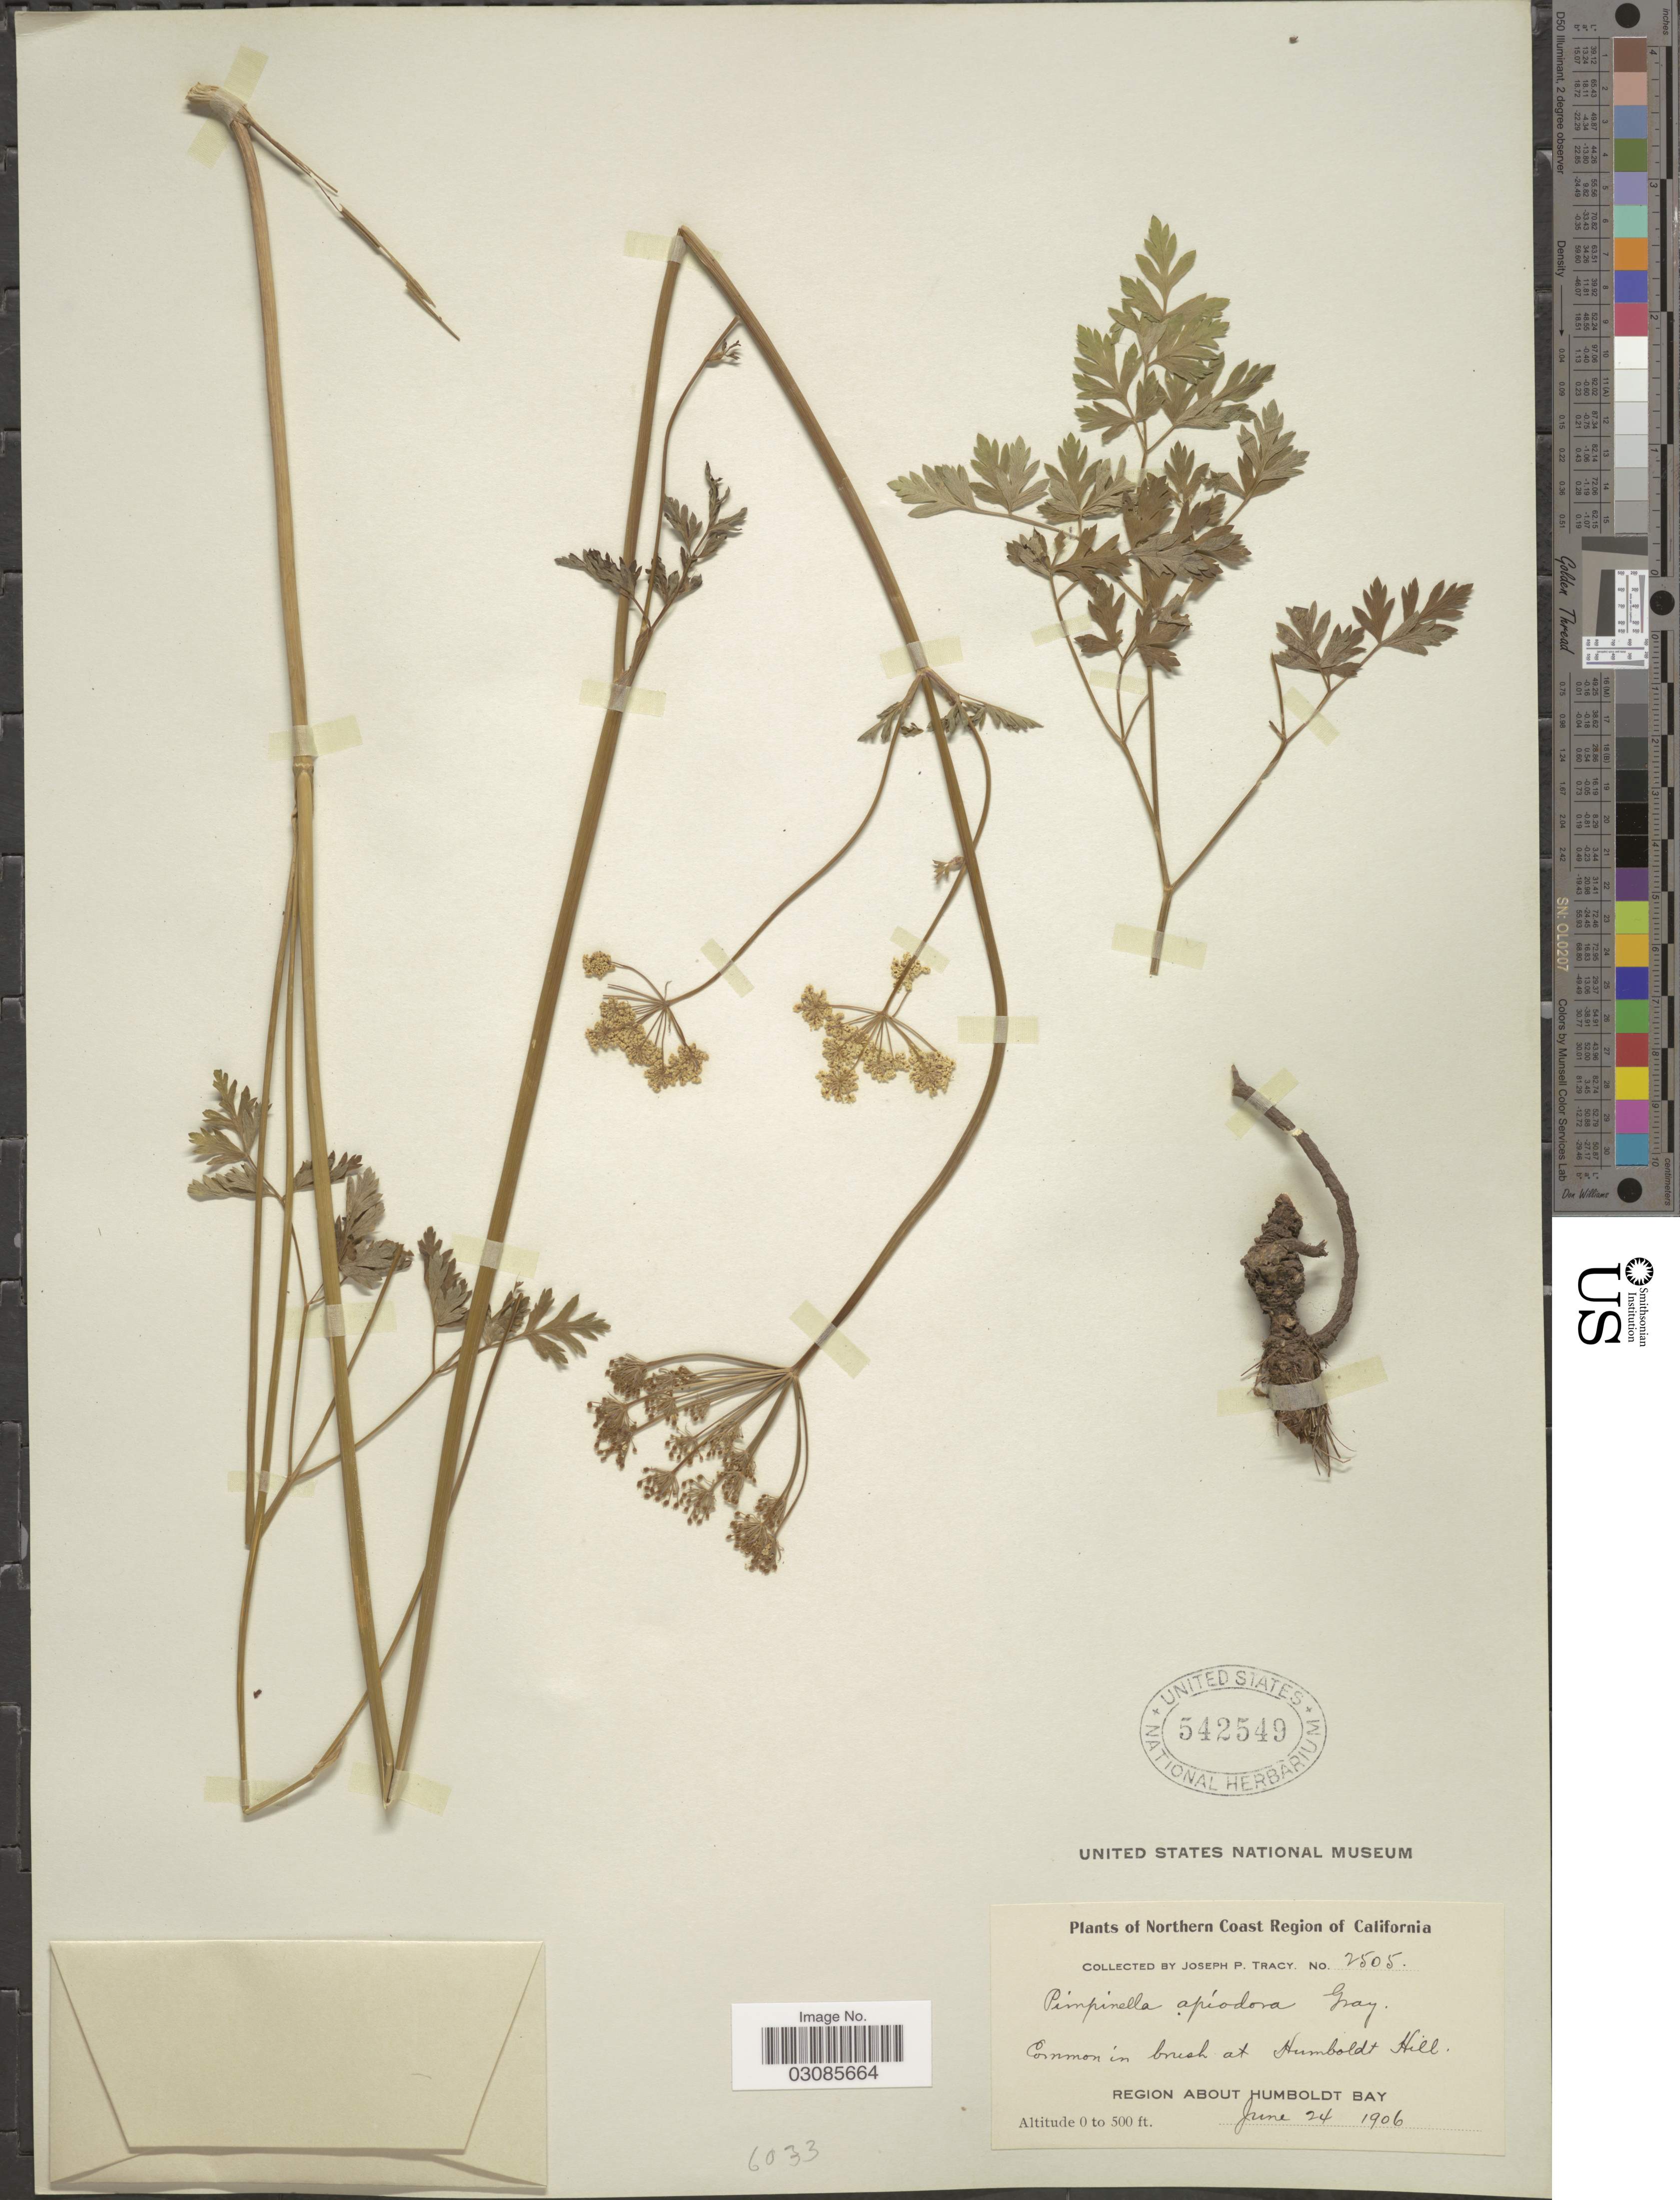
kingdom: Plantae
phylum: Tracheophyta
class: Magnoliopsida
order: Apiales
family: Apiaceae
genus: Pimpinella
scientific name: Pimpinella apiodora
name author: A. Gray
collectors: J. Tracy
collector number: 2505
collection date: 1906-06-24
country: United States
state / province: California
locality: Northern Coast Region of California. In brush at Humboldt Hill. Region about Humboldt Bay.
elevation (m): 0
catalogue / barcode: US 542549